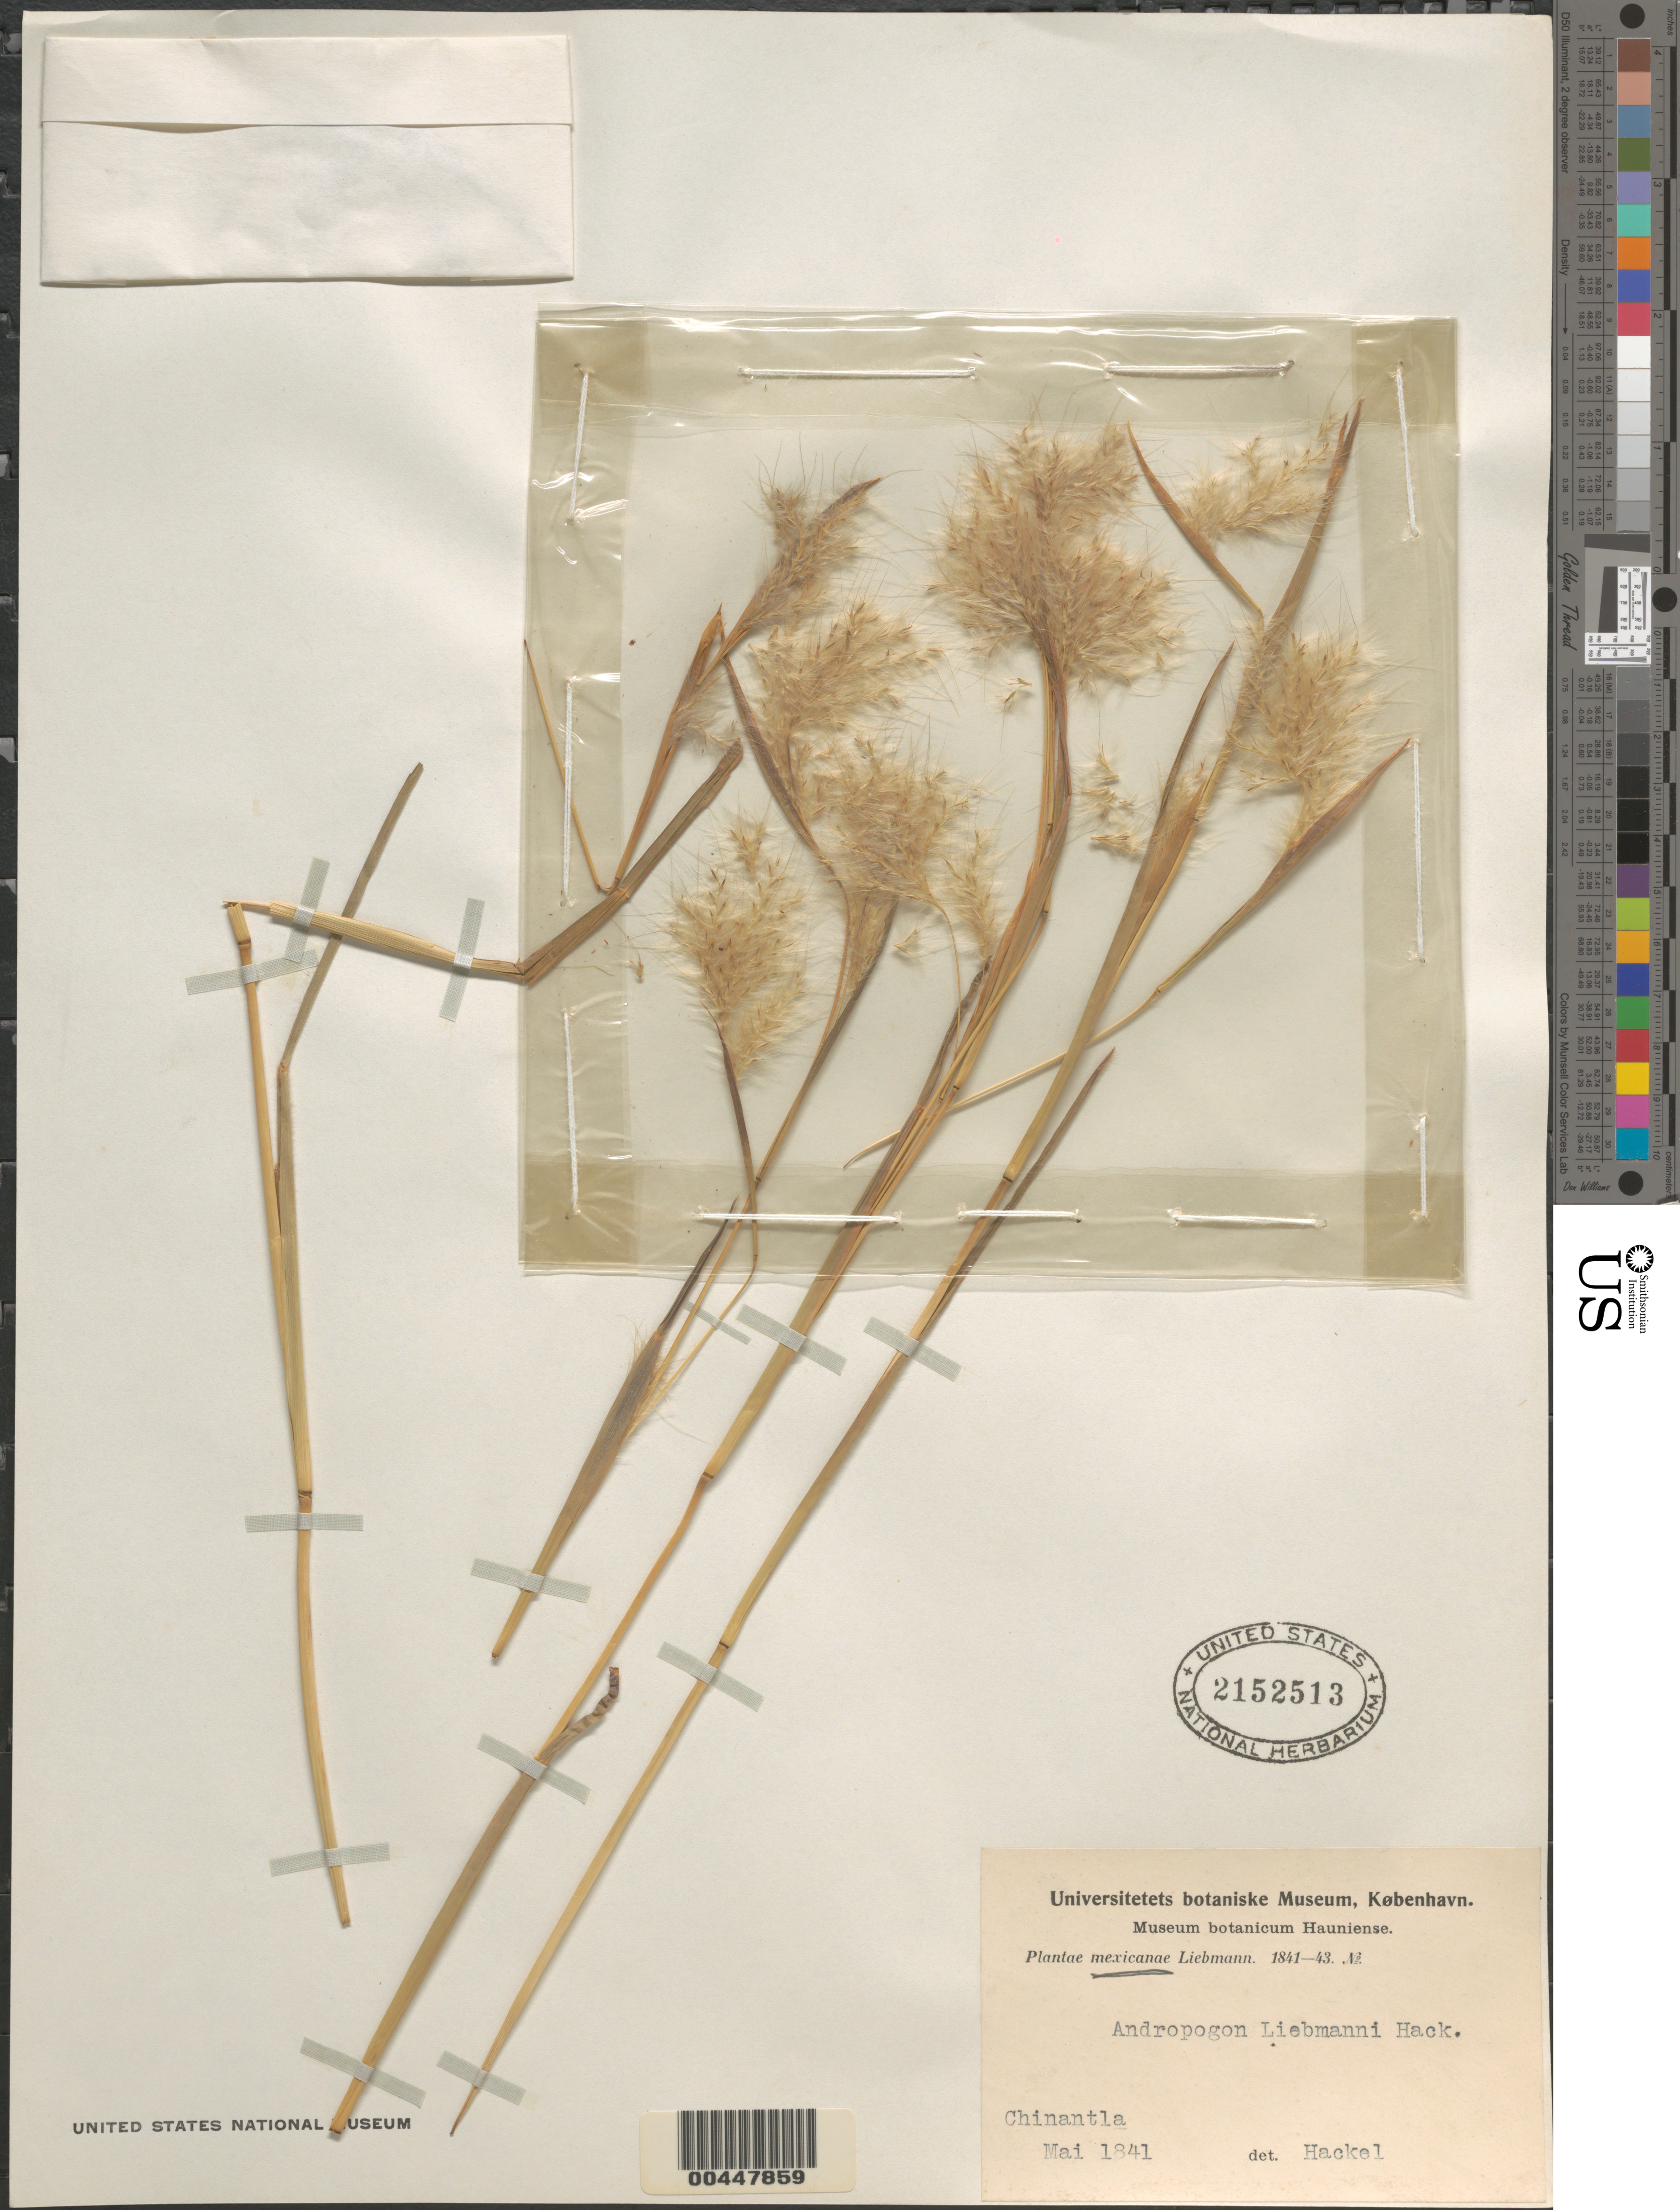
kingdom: Plantae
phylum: Tracheophyta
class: Liliopsida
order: Poales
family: Poaceae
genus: Andropogon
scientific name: Andropogon liebmannii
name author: Hack.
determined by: Hackel, E.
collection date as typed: May 1841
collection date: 1841-05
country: Mexico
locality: Chinantla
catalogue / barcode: US 2152513